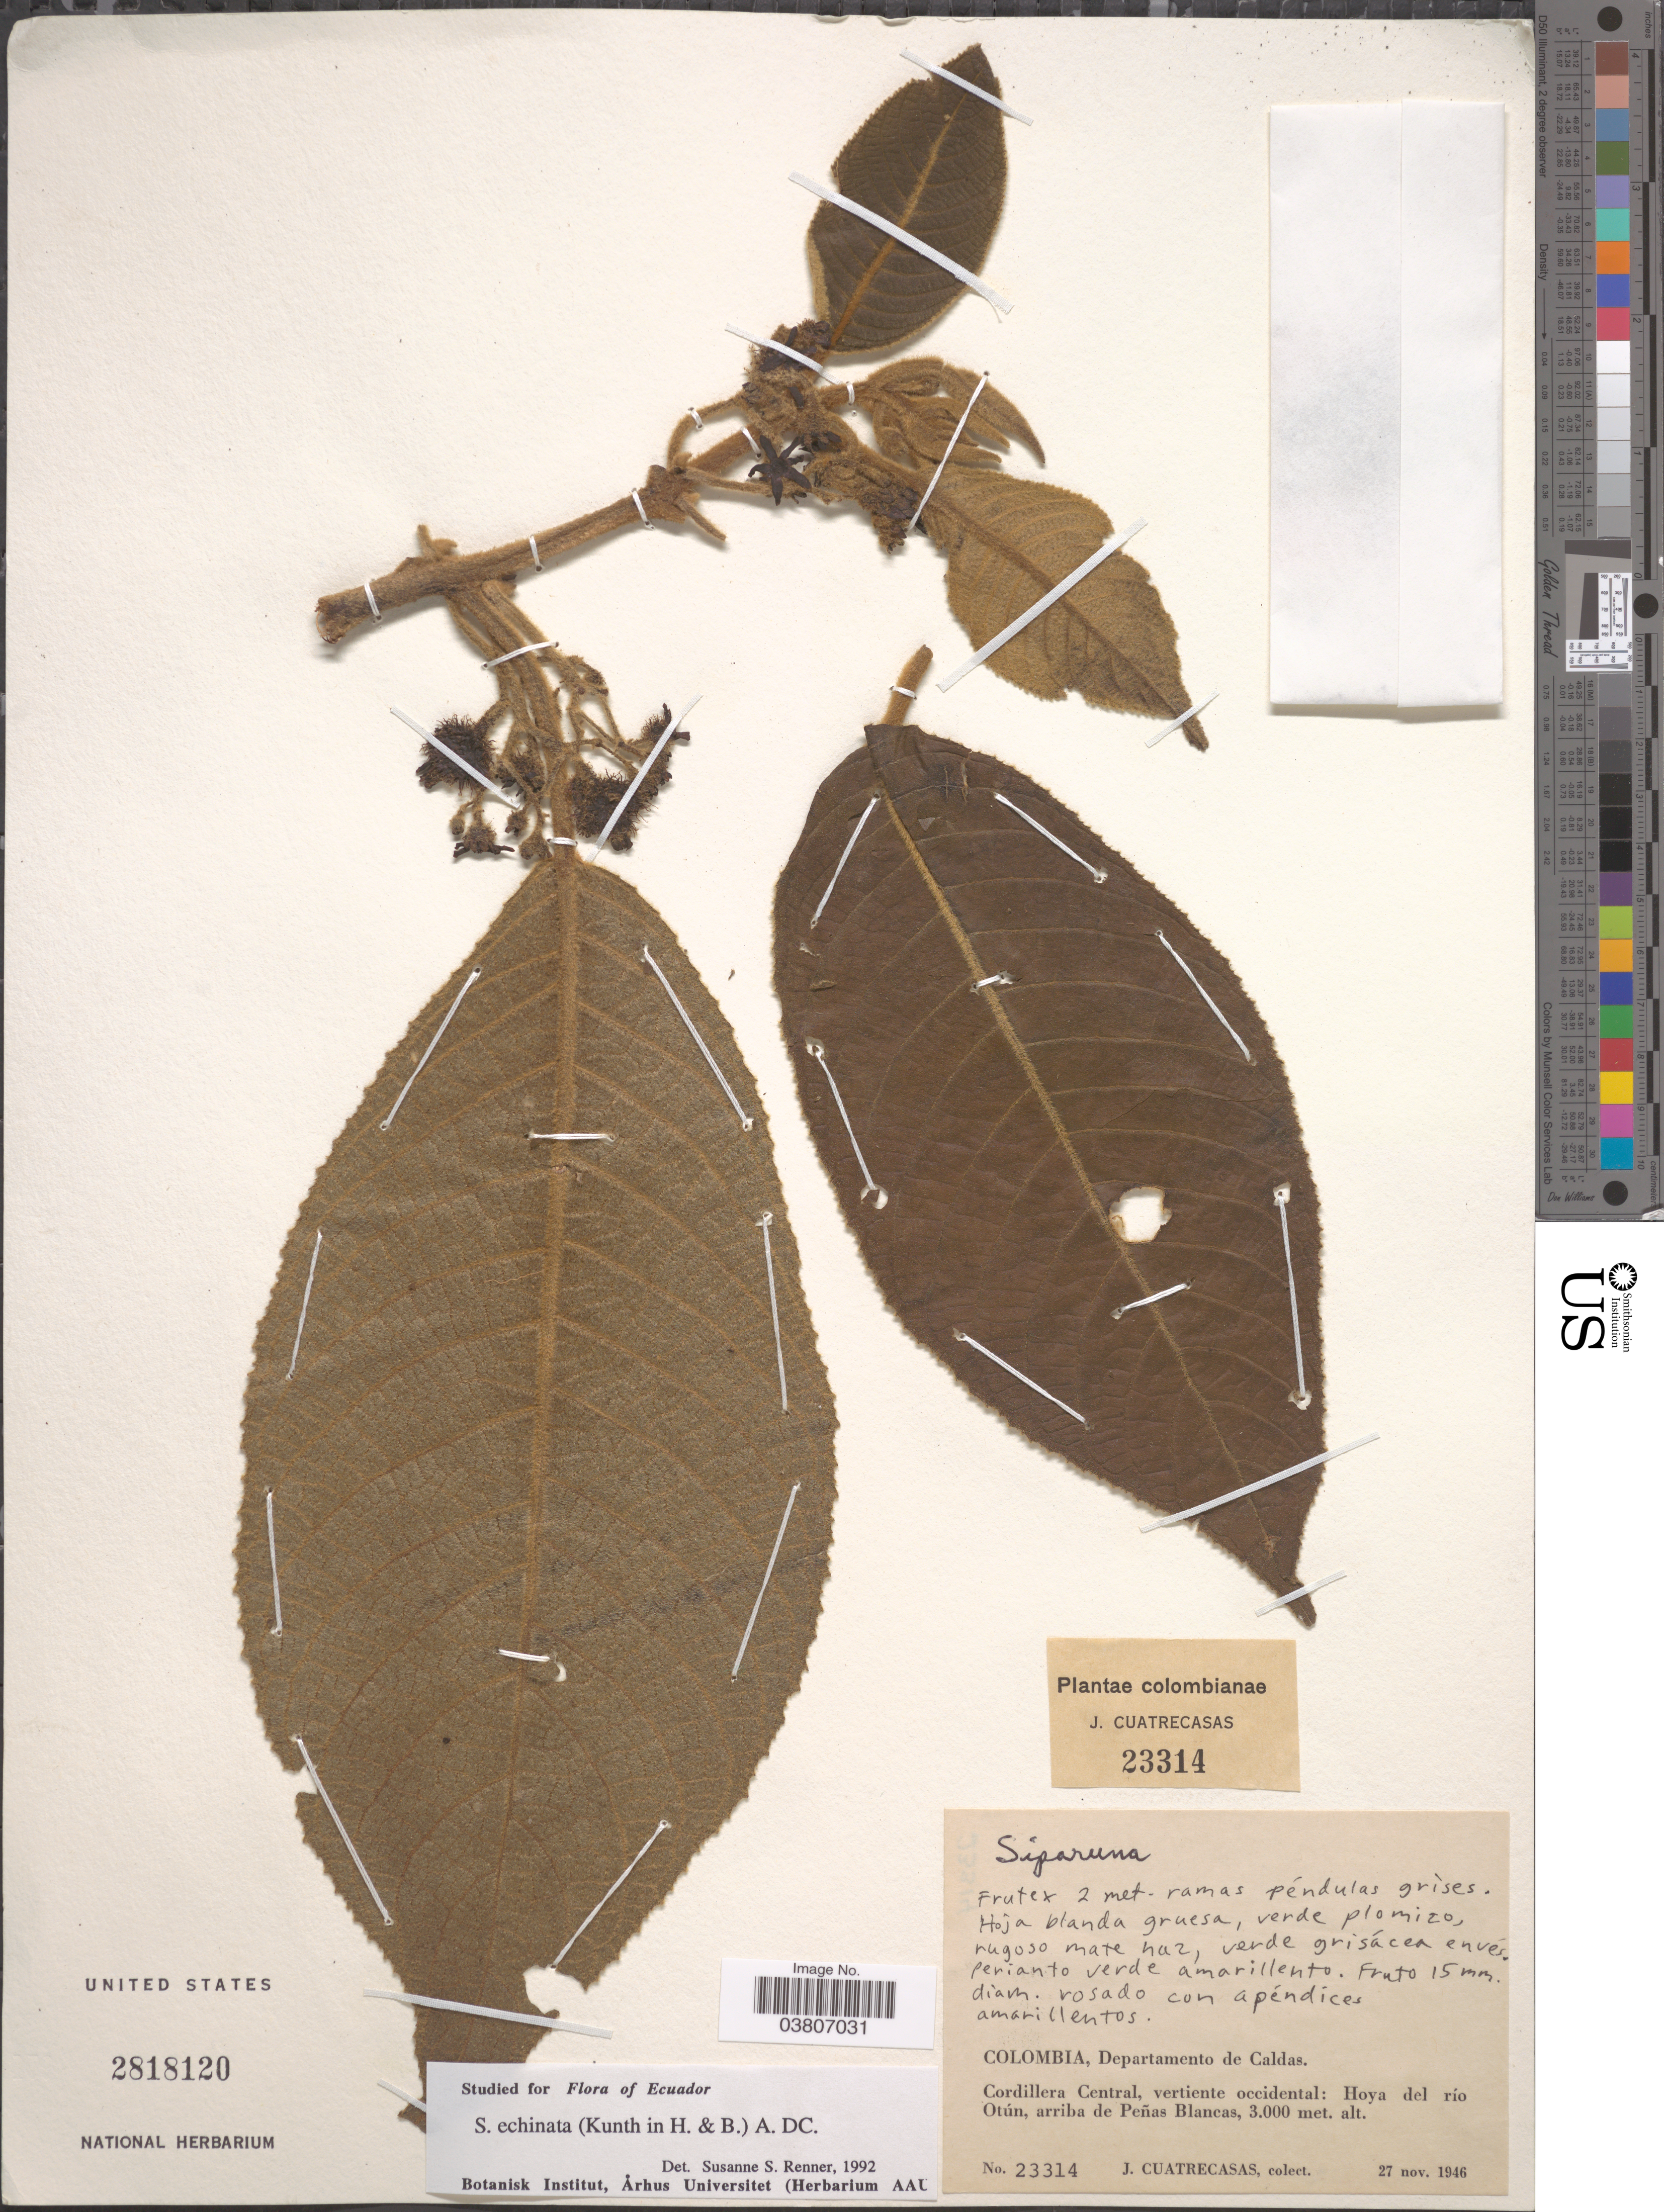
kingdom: Plantae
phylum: Tracheophyta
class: Magnoliopsida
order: Laurales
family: Siparunaceae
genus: Siparuna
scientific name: Siparuna echinata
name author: (Kunth) A. DC.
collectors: J. Cuatrecasas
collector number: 23314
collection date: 1946-11-27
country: Colombia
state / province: Caldas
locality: Departamento de Caldas. Cordillera Central, vertiente occidental: Hoya del río Otún, arriba de Peñas Blancas.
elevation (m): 3000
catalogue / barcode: US 2818120